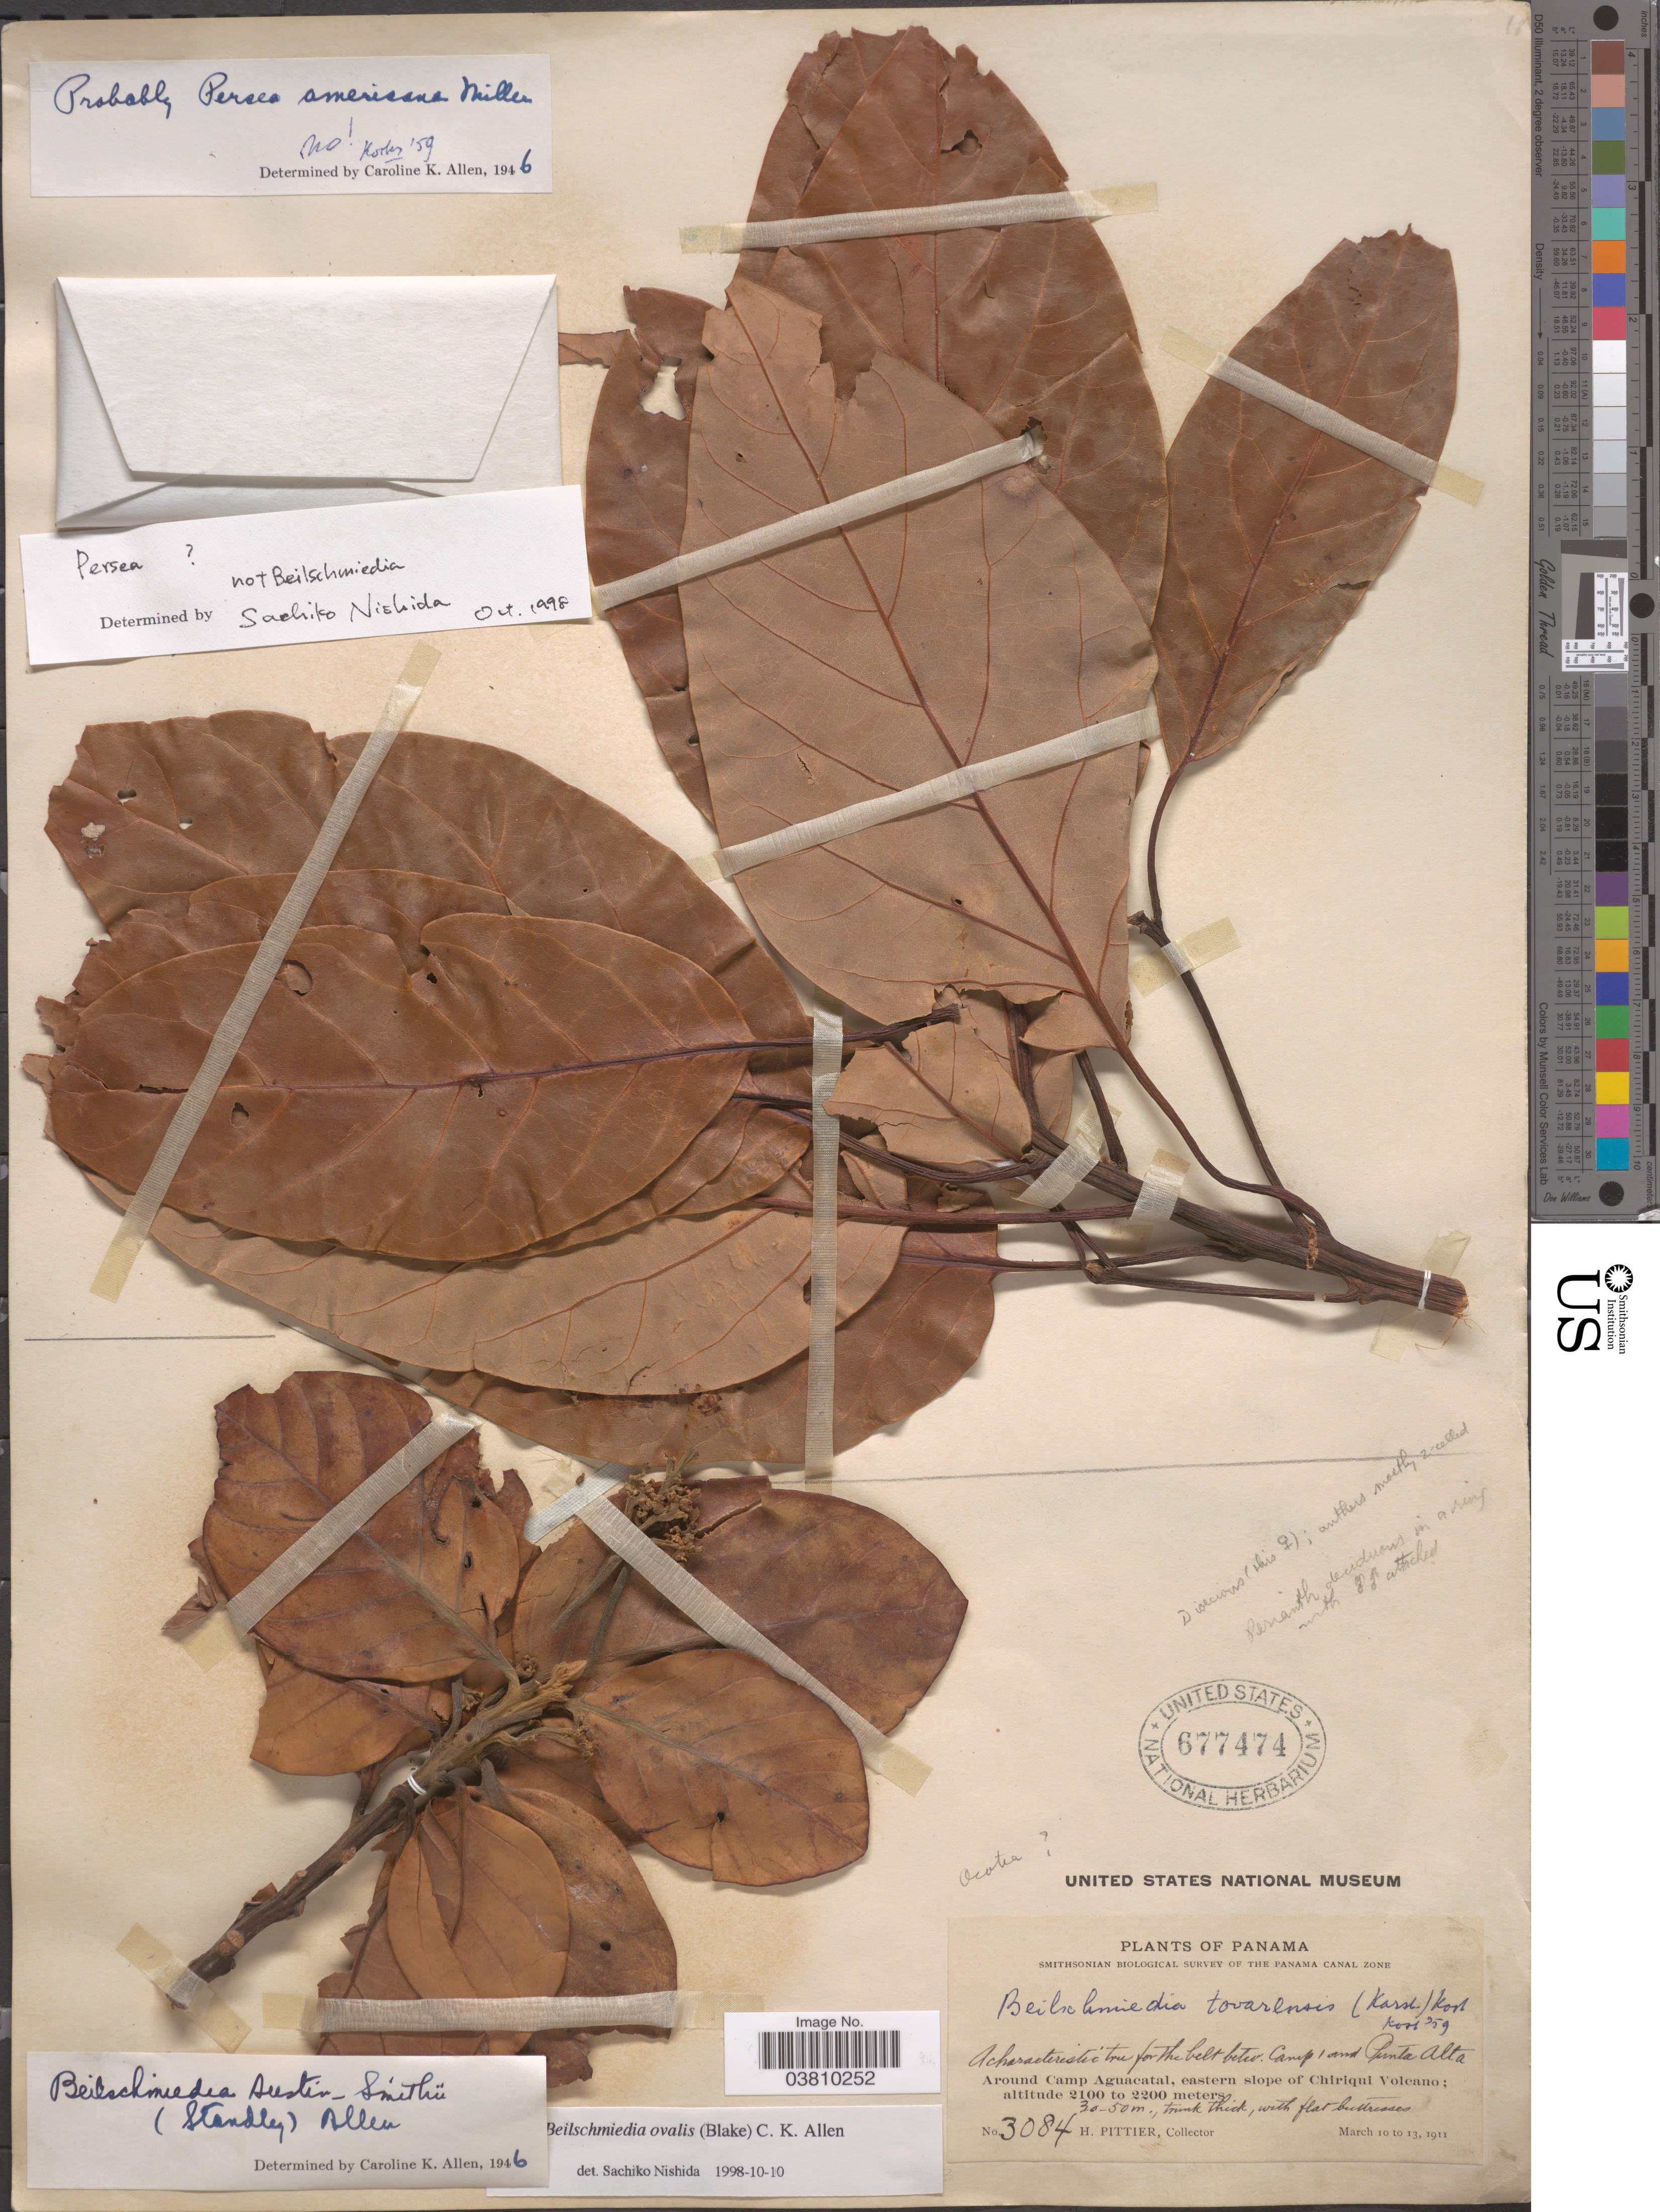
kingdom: Plantae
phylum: Tracheophyta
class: Magnoliopsida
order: Laurales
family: Lauraceae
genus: Beilschmiedia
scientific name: Beilschmiedia ovalis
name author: (S.F. Blake) C.K. Allen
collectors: H. F. Pittier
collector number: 3084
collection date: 1911-03-10/1911-03-13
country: Panama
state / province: Chiriqui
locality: The belt betw. Camp 1 and Punta Alta. Around Camp Aguacatal, eastern slope of Chiriqui Volcano.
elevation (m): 2100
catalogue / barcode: US 677474